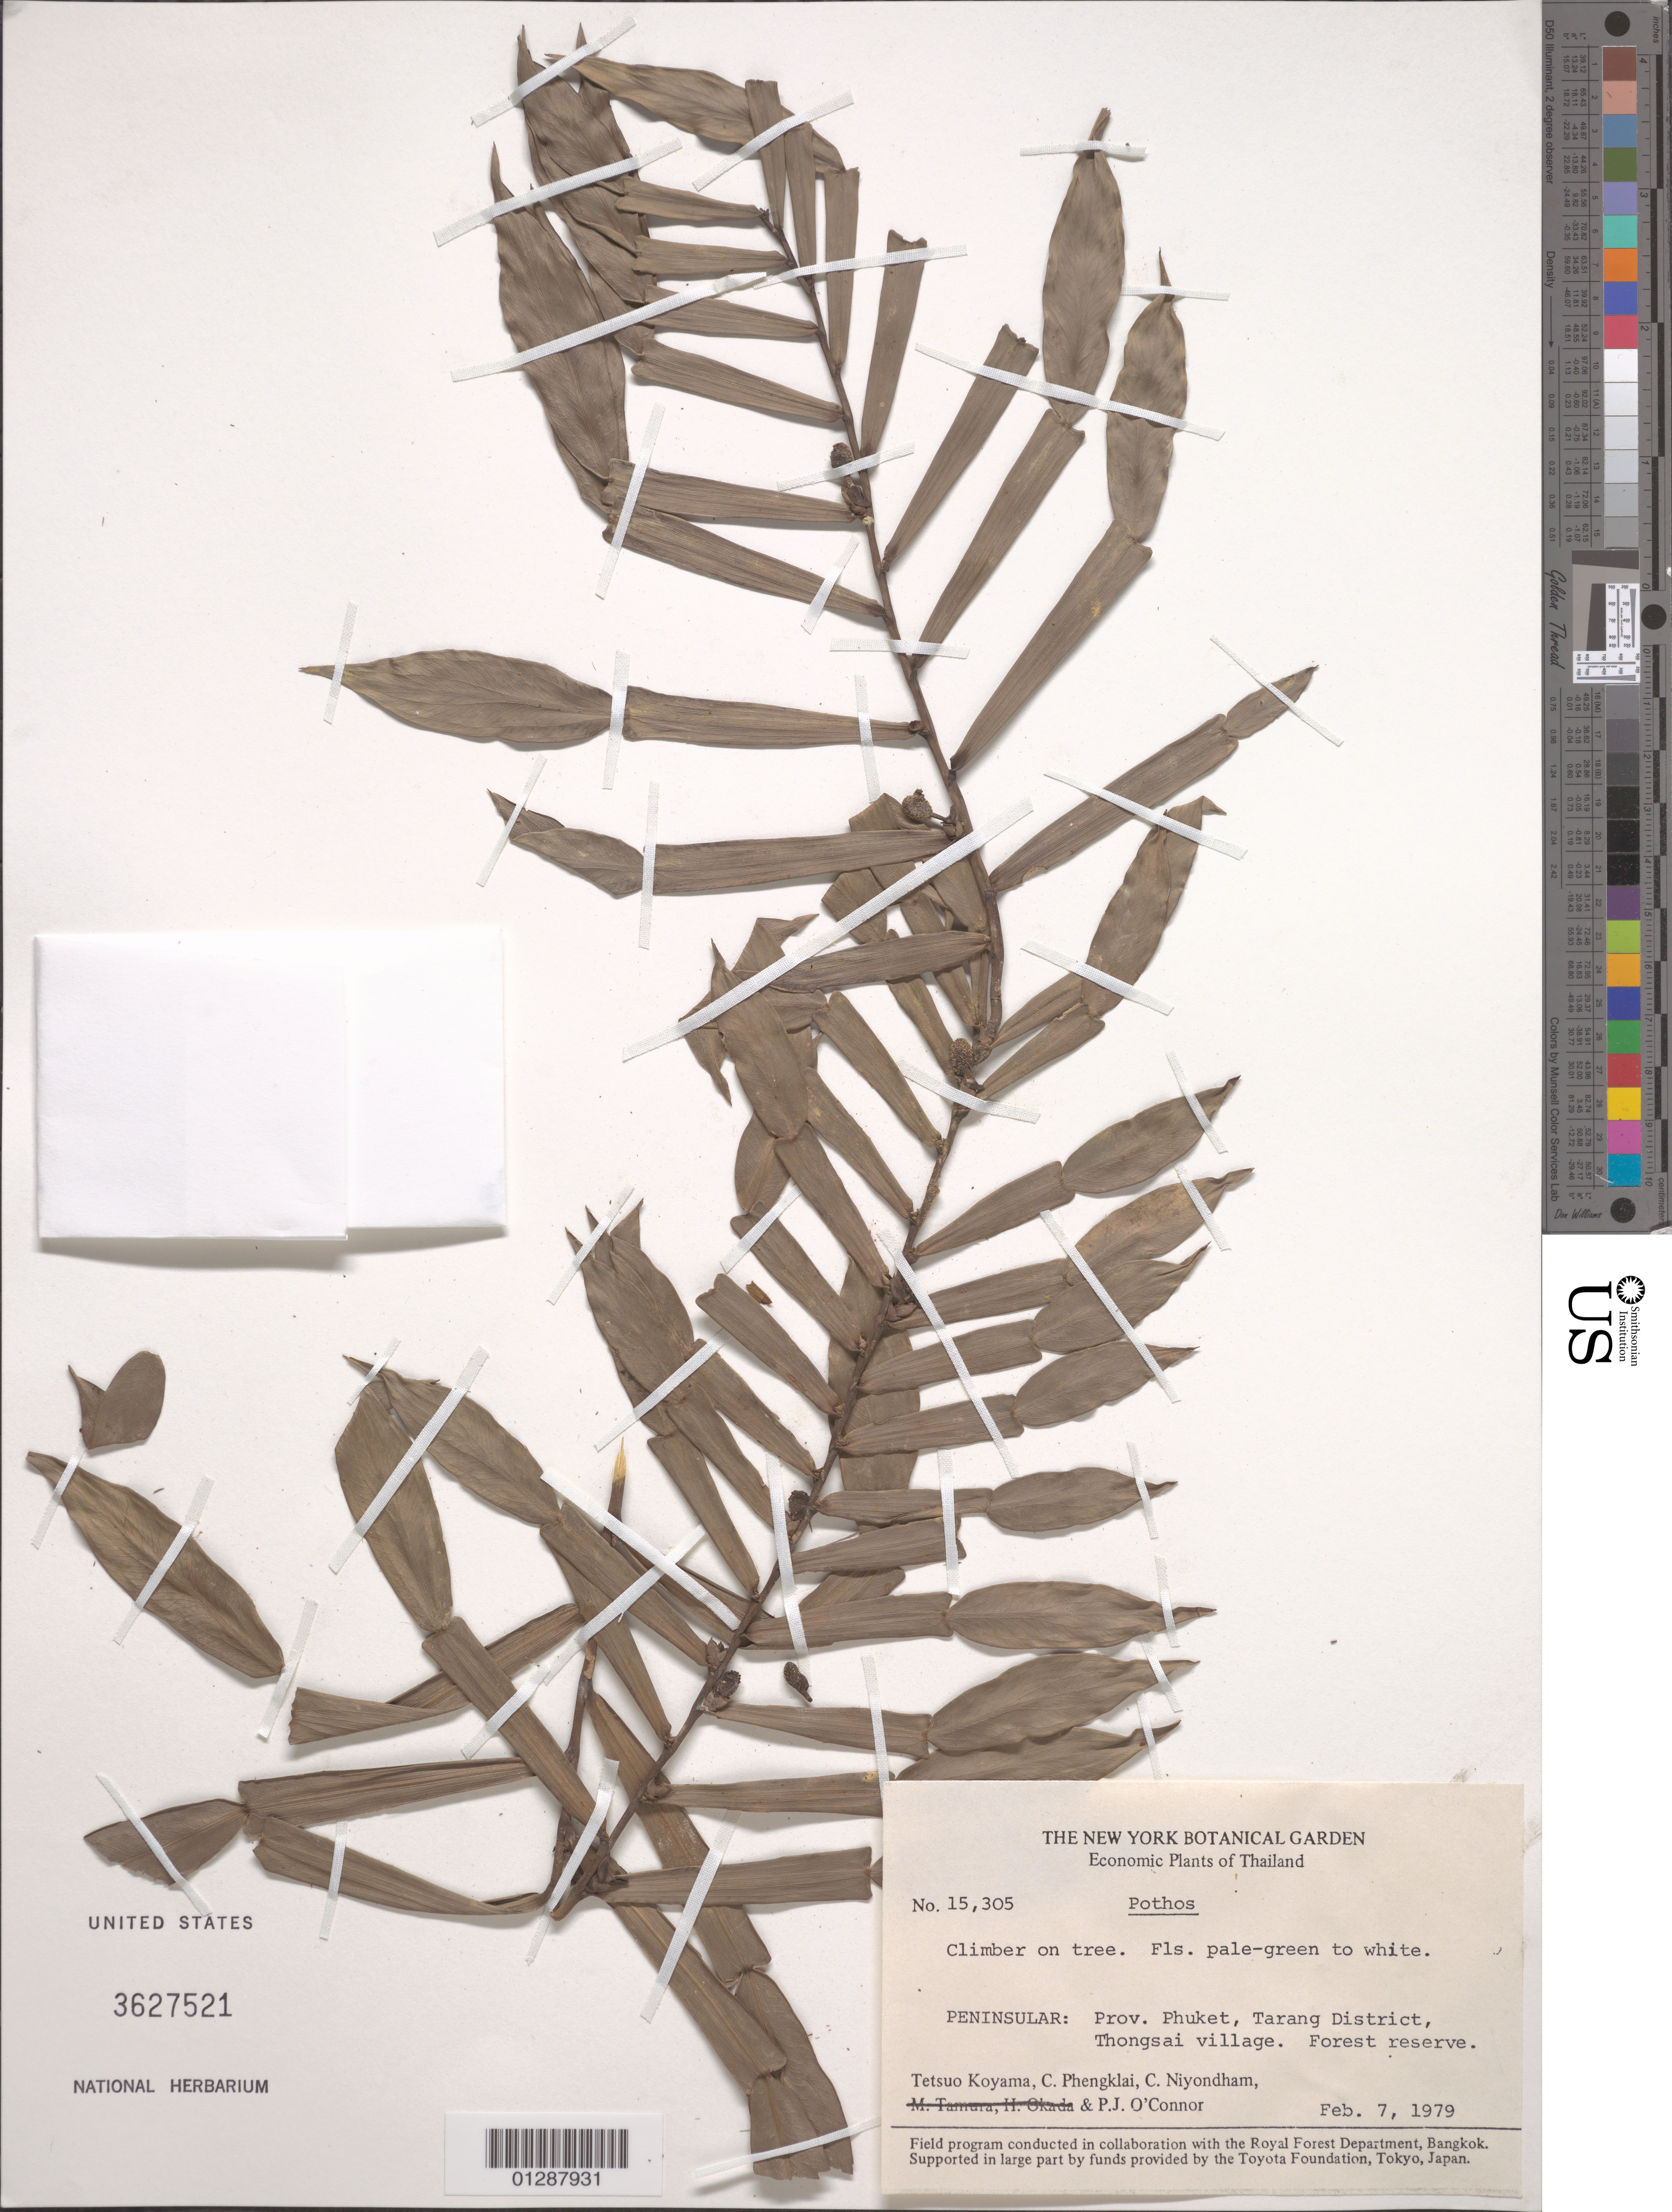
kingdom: Plantae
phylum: Tracheophyta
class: Liliopsida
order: Alismatales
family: Araceae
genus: Pothos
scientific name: Pothos scandens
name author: L.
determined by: Ma, Zheng Xu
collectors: T. Koyama, C. Phengklai, C. Niyondham & P. O'Connor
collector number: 15305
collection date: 1979-02-07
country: Thailand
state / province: Phuket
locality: Peninsular: Tarang District, Thongsai village. Forest reserve.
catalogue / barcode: US 3627521